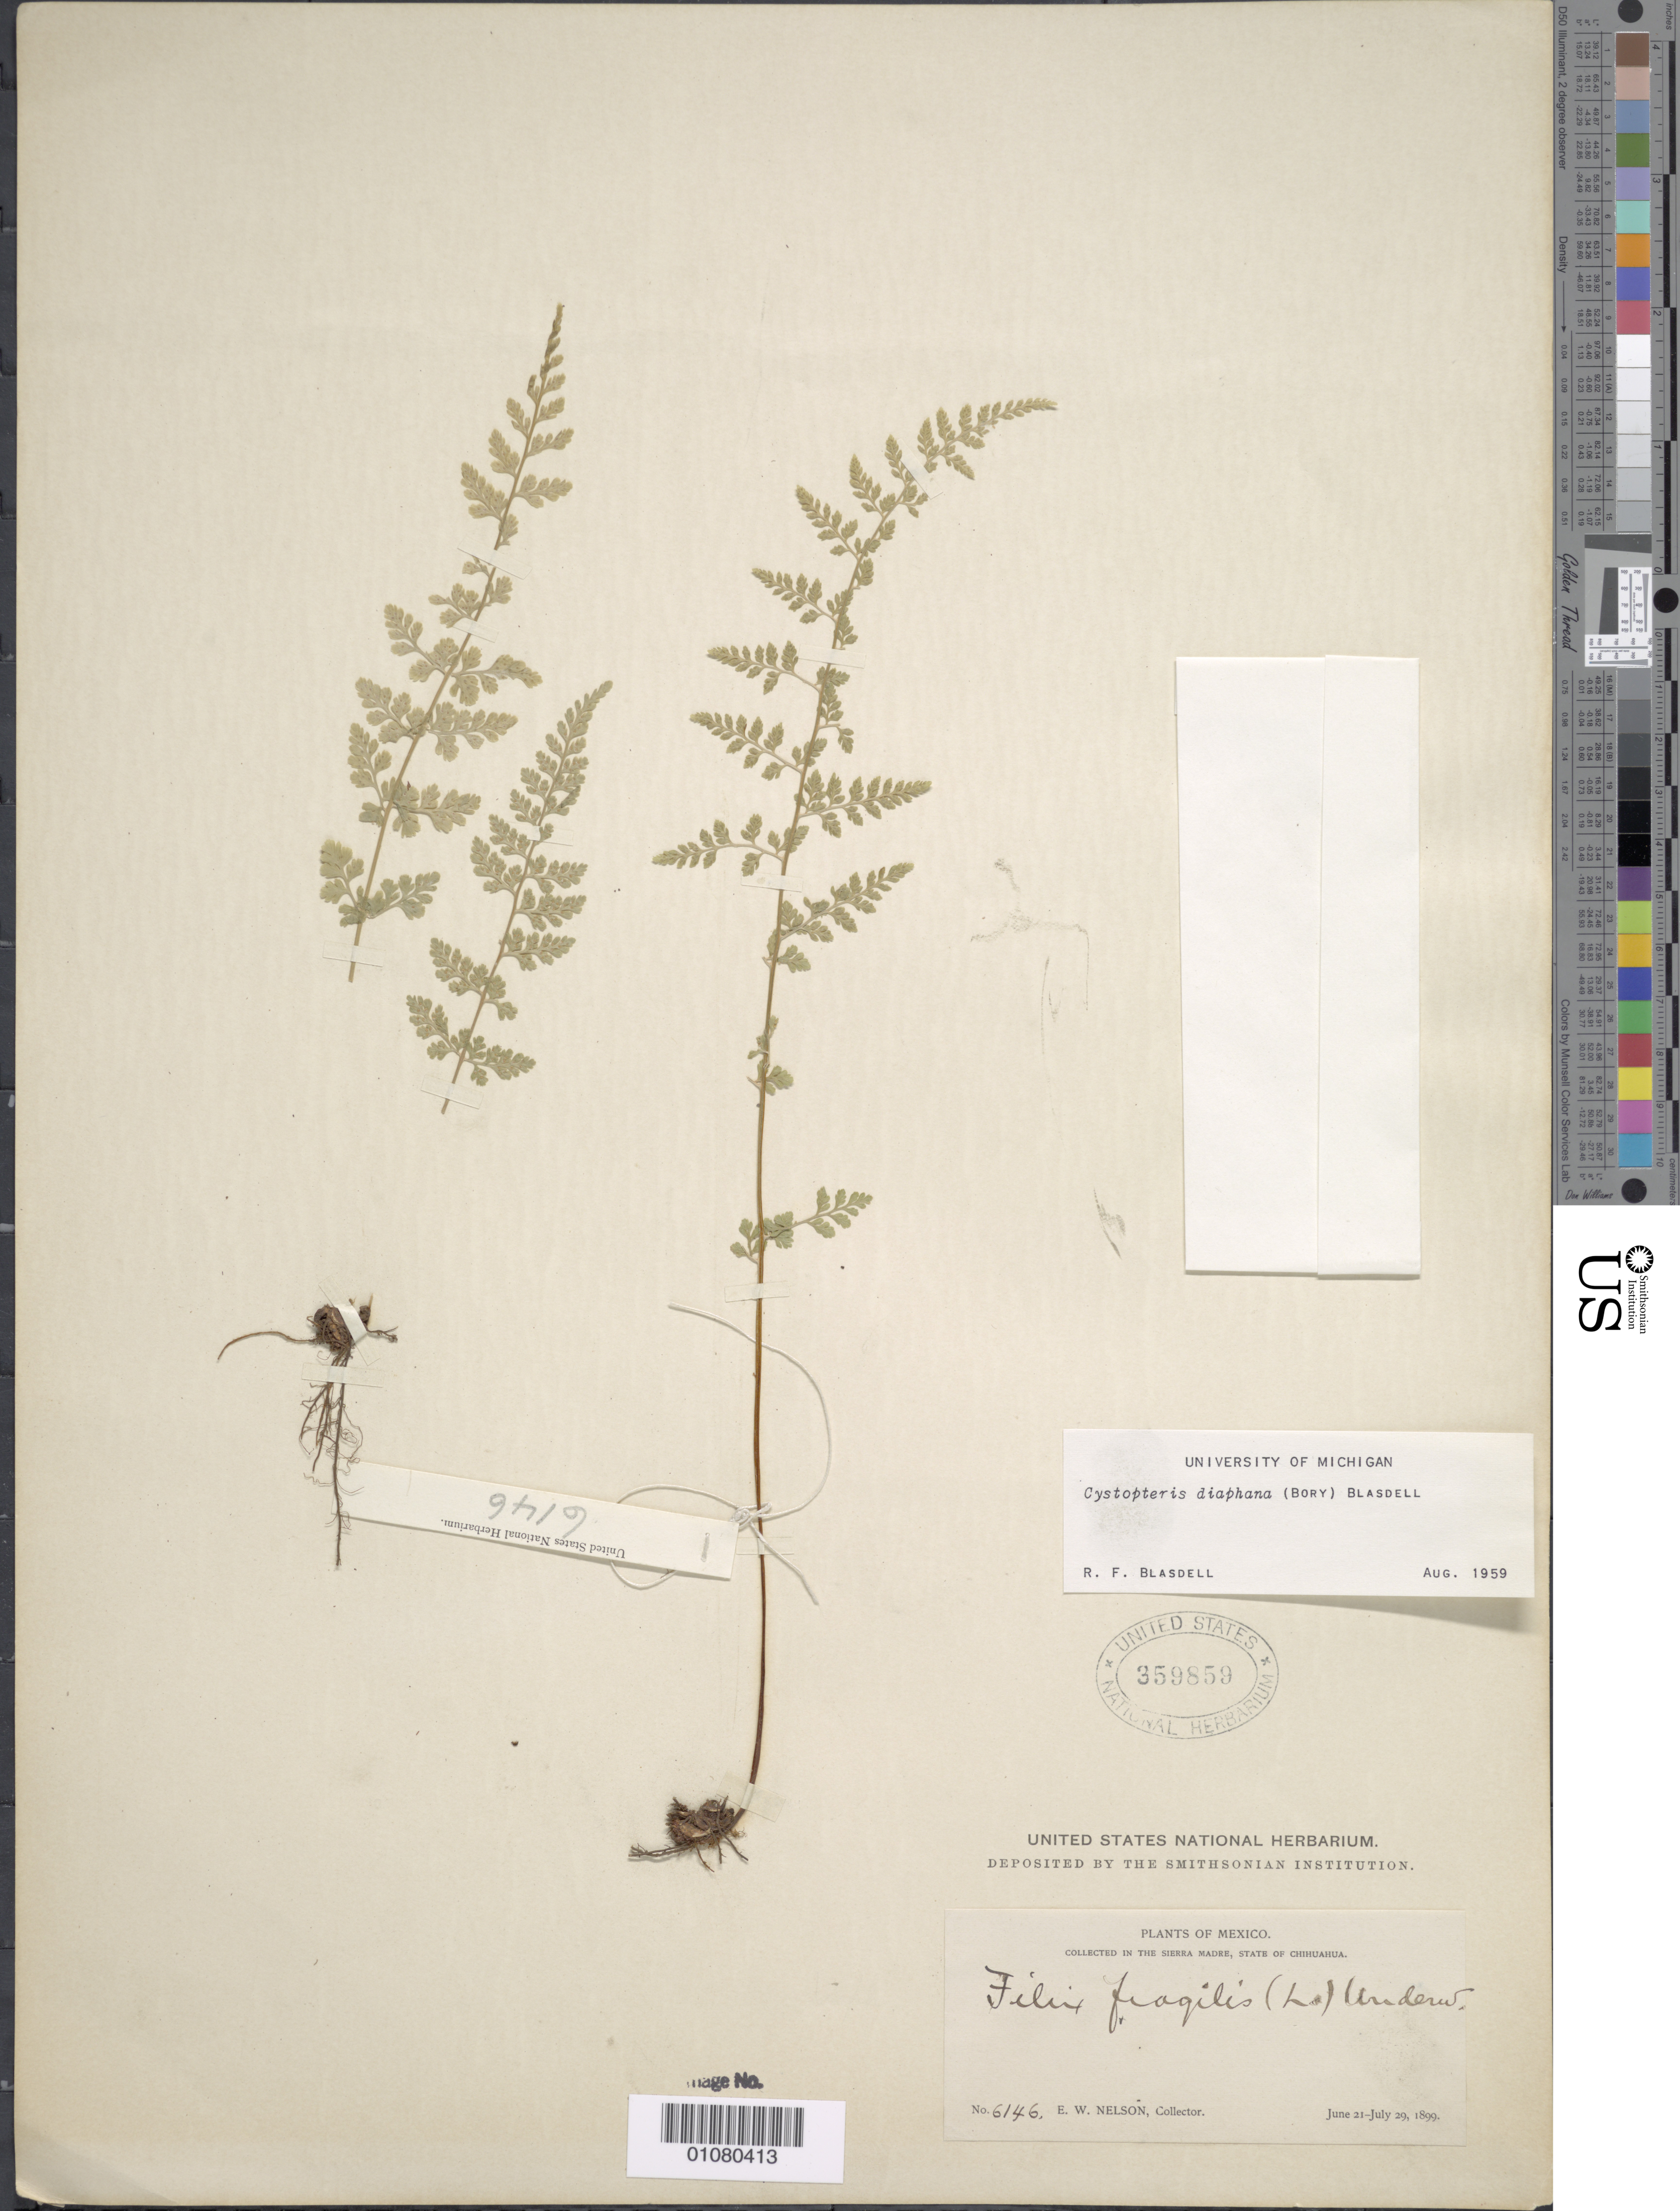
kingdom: Plantae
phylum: Tracheophyta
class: Polypodiopsida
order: Polypodiales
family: Cystopteridaceae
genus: Cystopteris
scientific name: Cystopteris diaphana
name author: (Bory) Blasdell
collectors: E. W. Nelson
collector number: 6146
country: Mexico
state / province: Chihuahua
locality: In the Sierra Madre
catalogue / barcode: US 359859